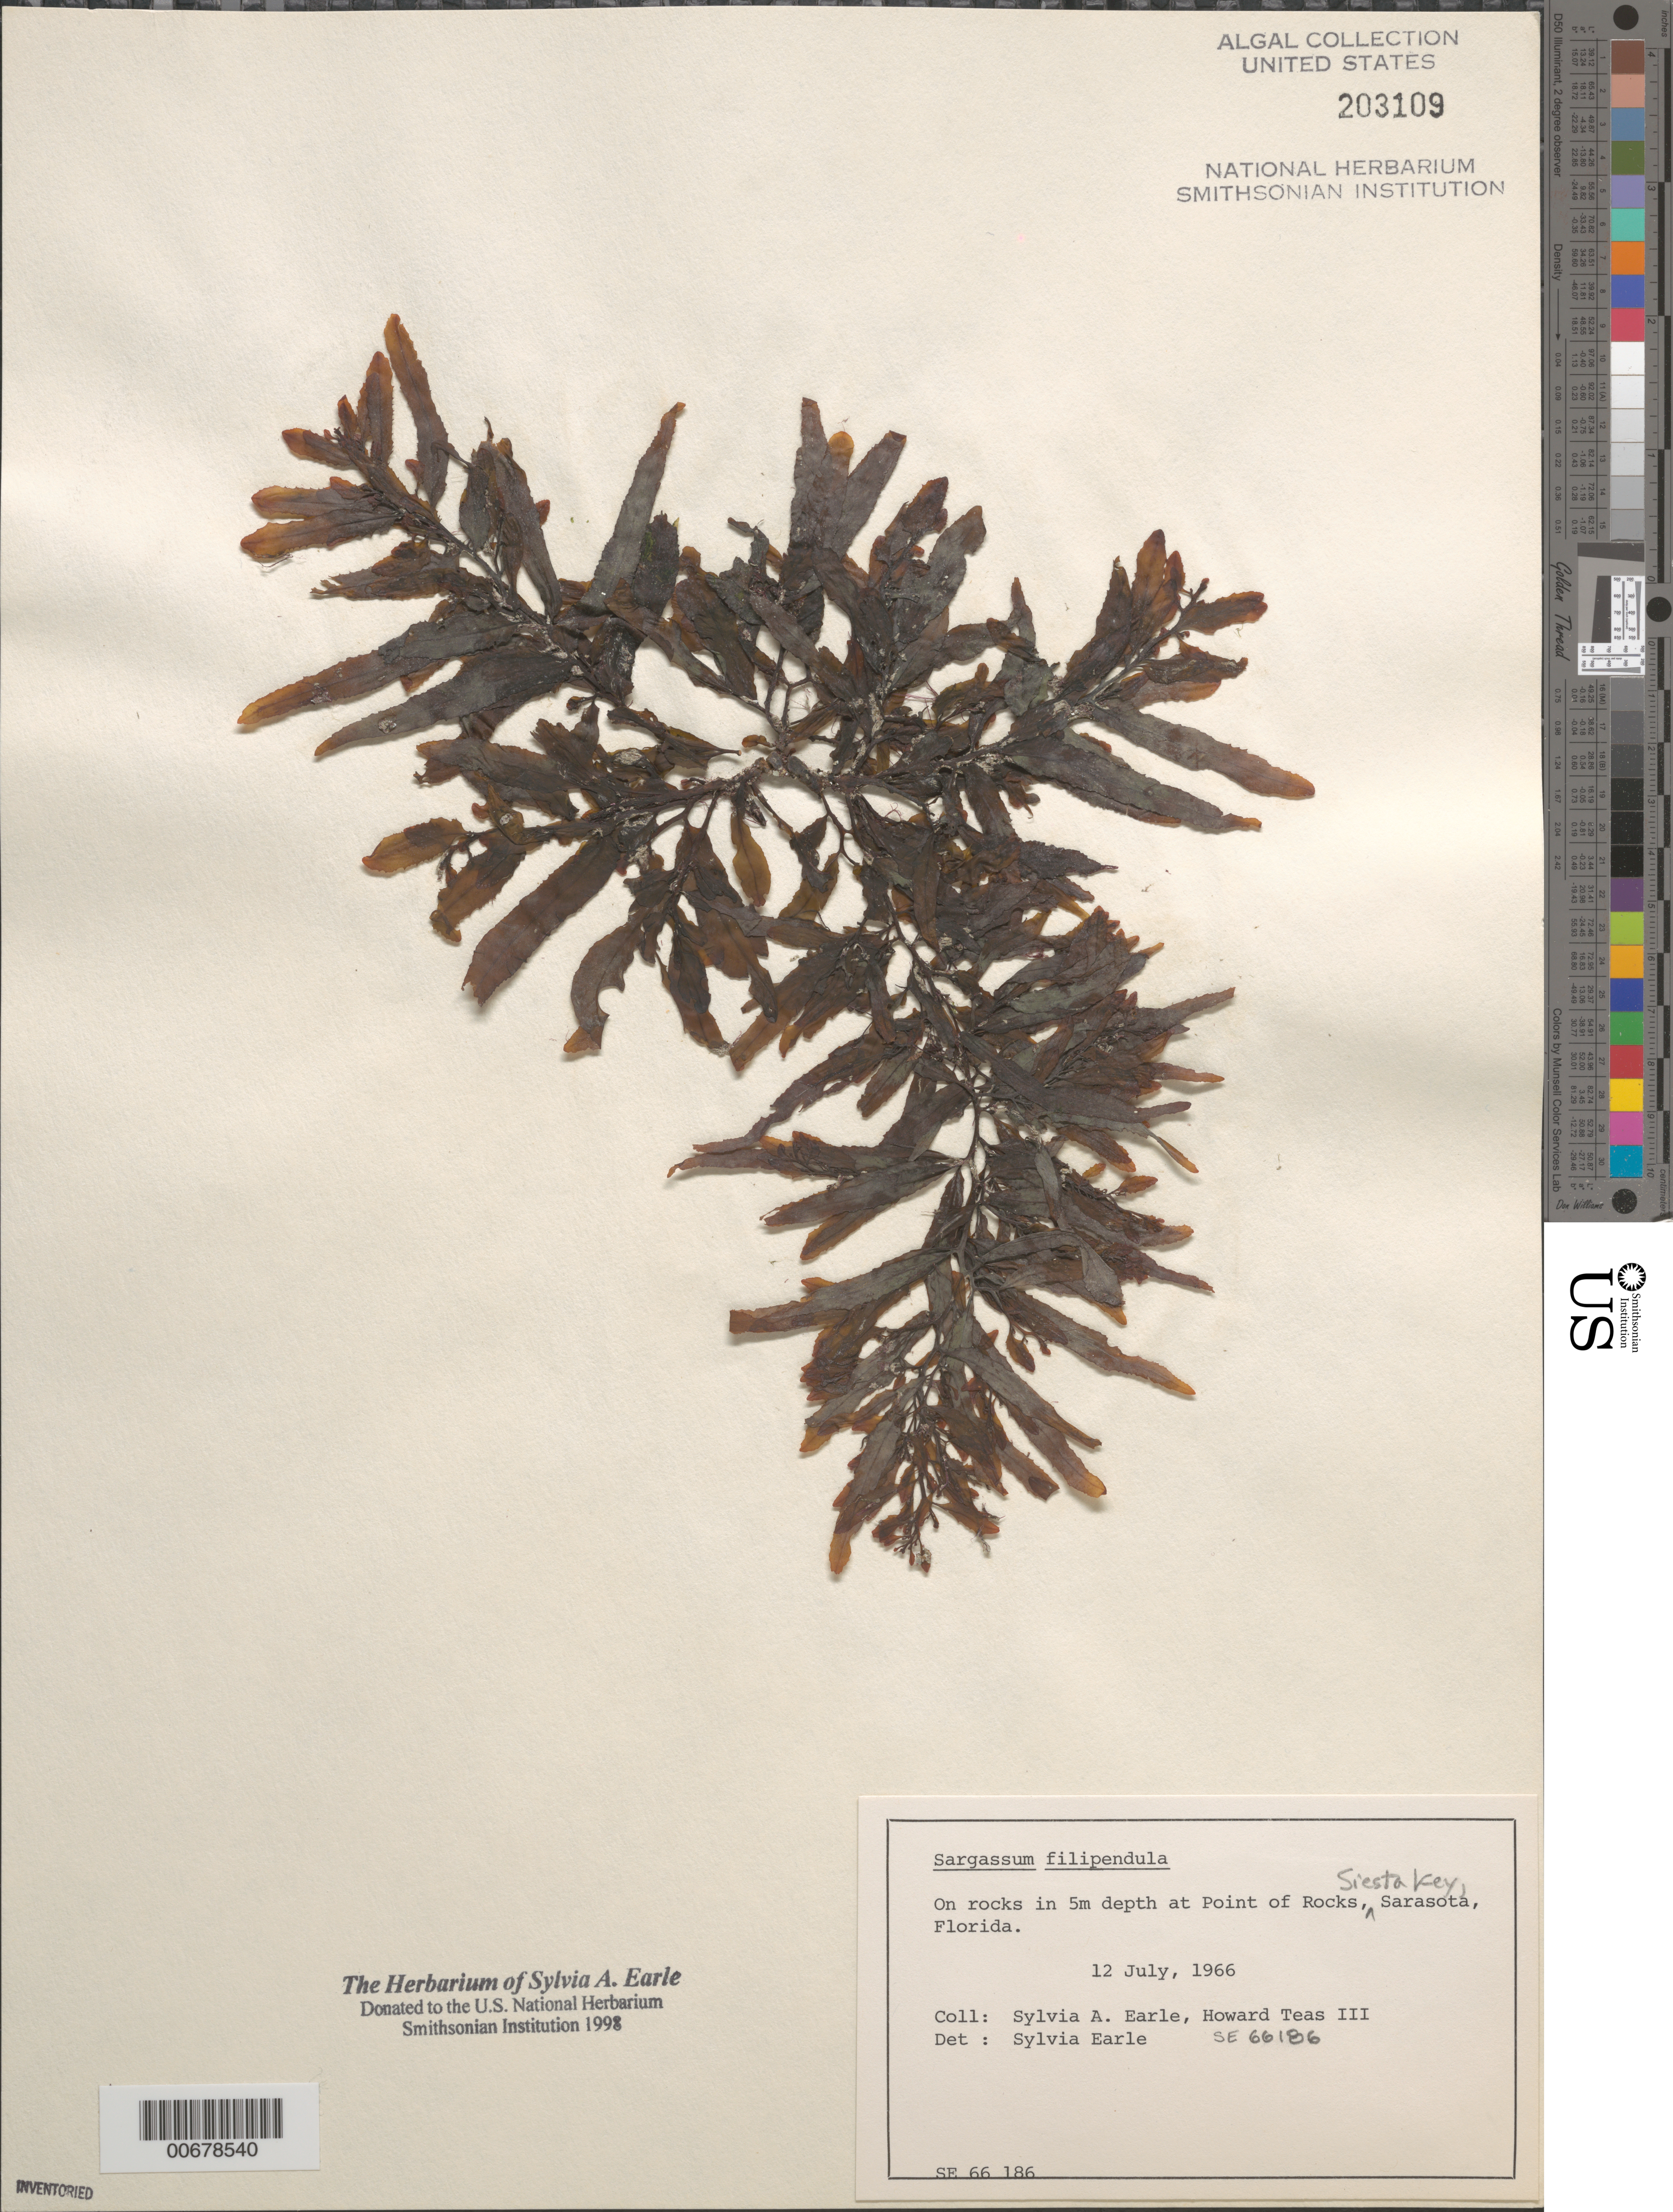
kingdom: Chromista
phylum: Ochrophyta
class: Phaeophyceae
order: Fucales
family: Sargassaceae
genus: Sargassum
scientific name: Sargassum filipendula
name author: C. Agardh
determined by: Earle, S. A.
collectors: S. A. Earle & H. Teas III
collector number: SE 66186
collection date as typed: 12 Jul 1966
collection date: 1966-07-12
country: United States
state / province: Florida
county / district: Sarasota County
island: Siesta Key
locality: Point of Rocks, Sarasota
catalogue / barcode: US 203109